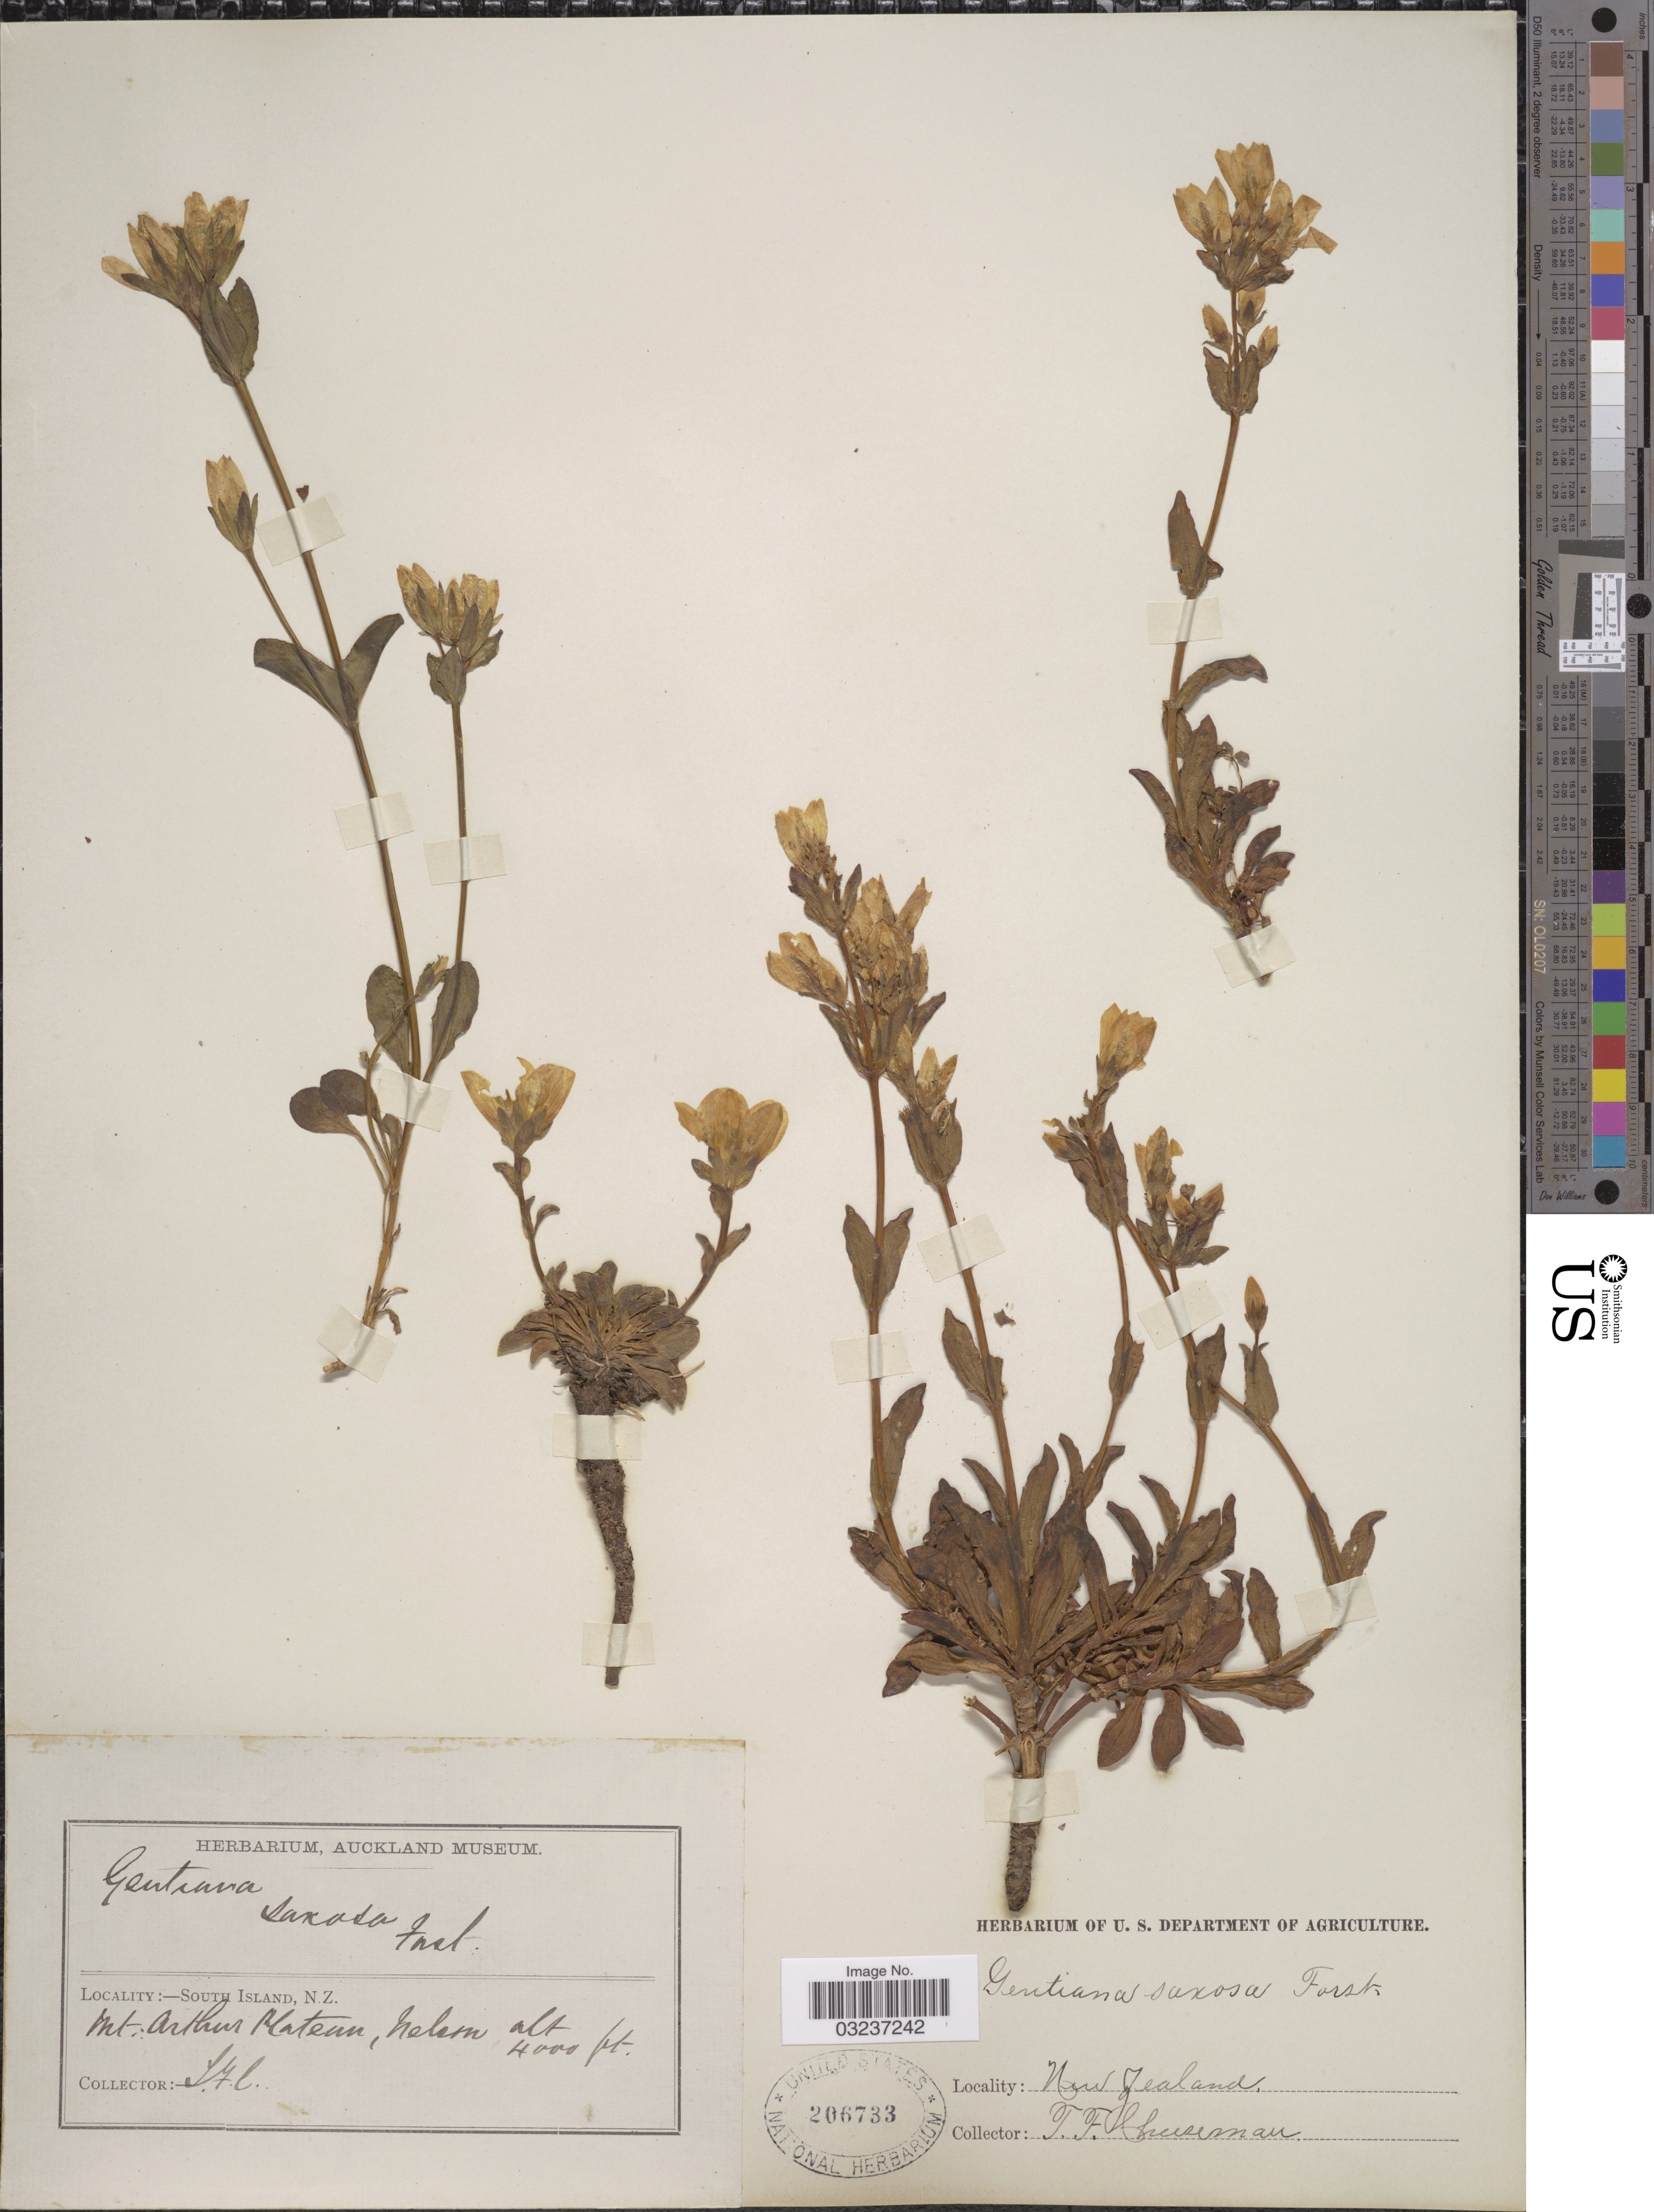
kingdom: Plantae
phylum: Tracheophyta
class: Magnoliopsida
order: Gentianales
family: Gentianaceae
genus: Gentiana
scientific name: Gentiana saxosa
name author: G. Forst.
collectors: T. F. Cheeseman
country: New Zealand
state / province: Nelson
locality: South Island, N. Z. Mt. Arthur Plateau.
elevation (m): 1219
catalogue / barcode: US 206733